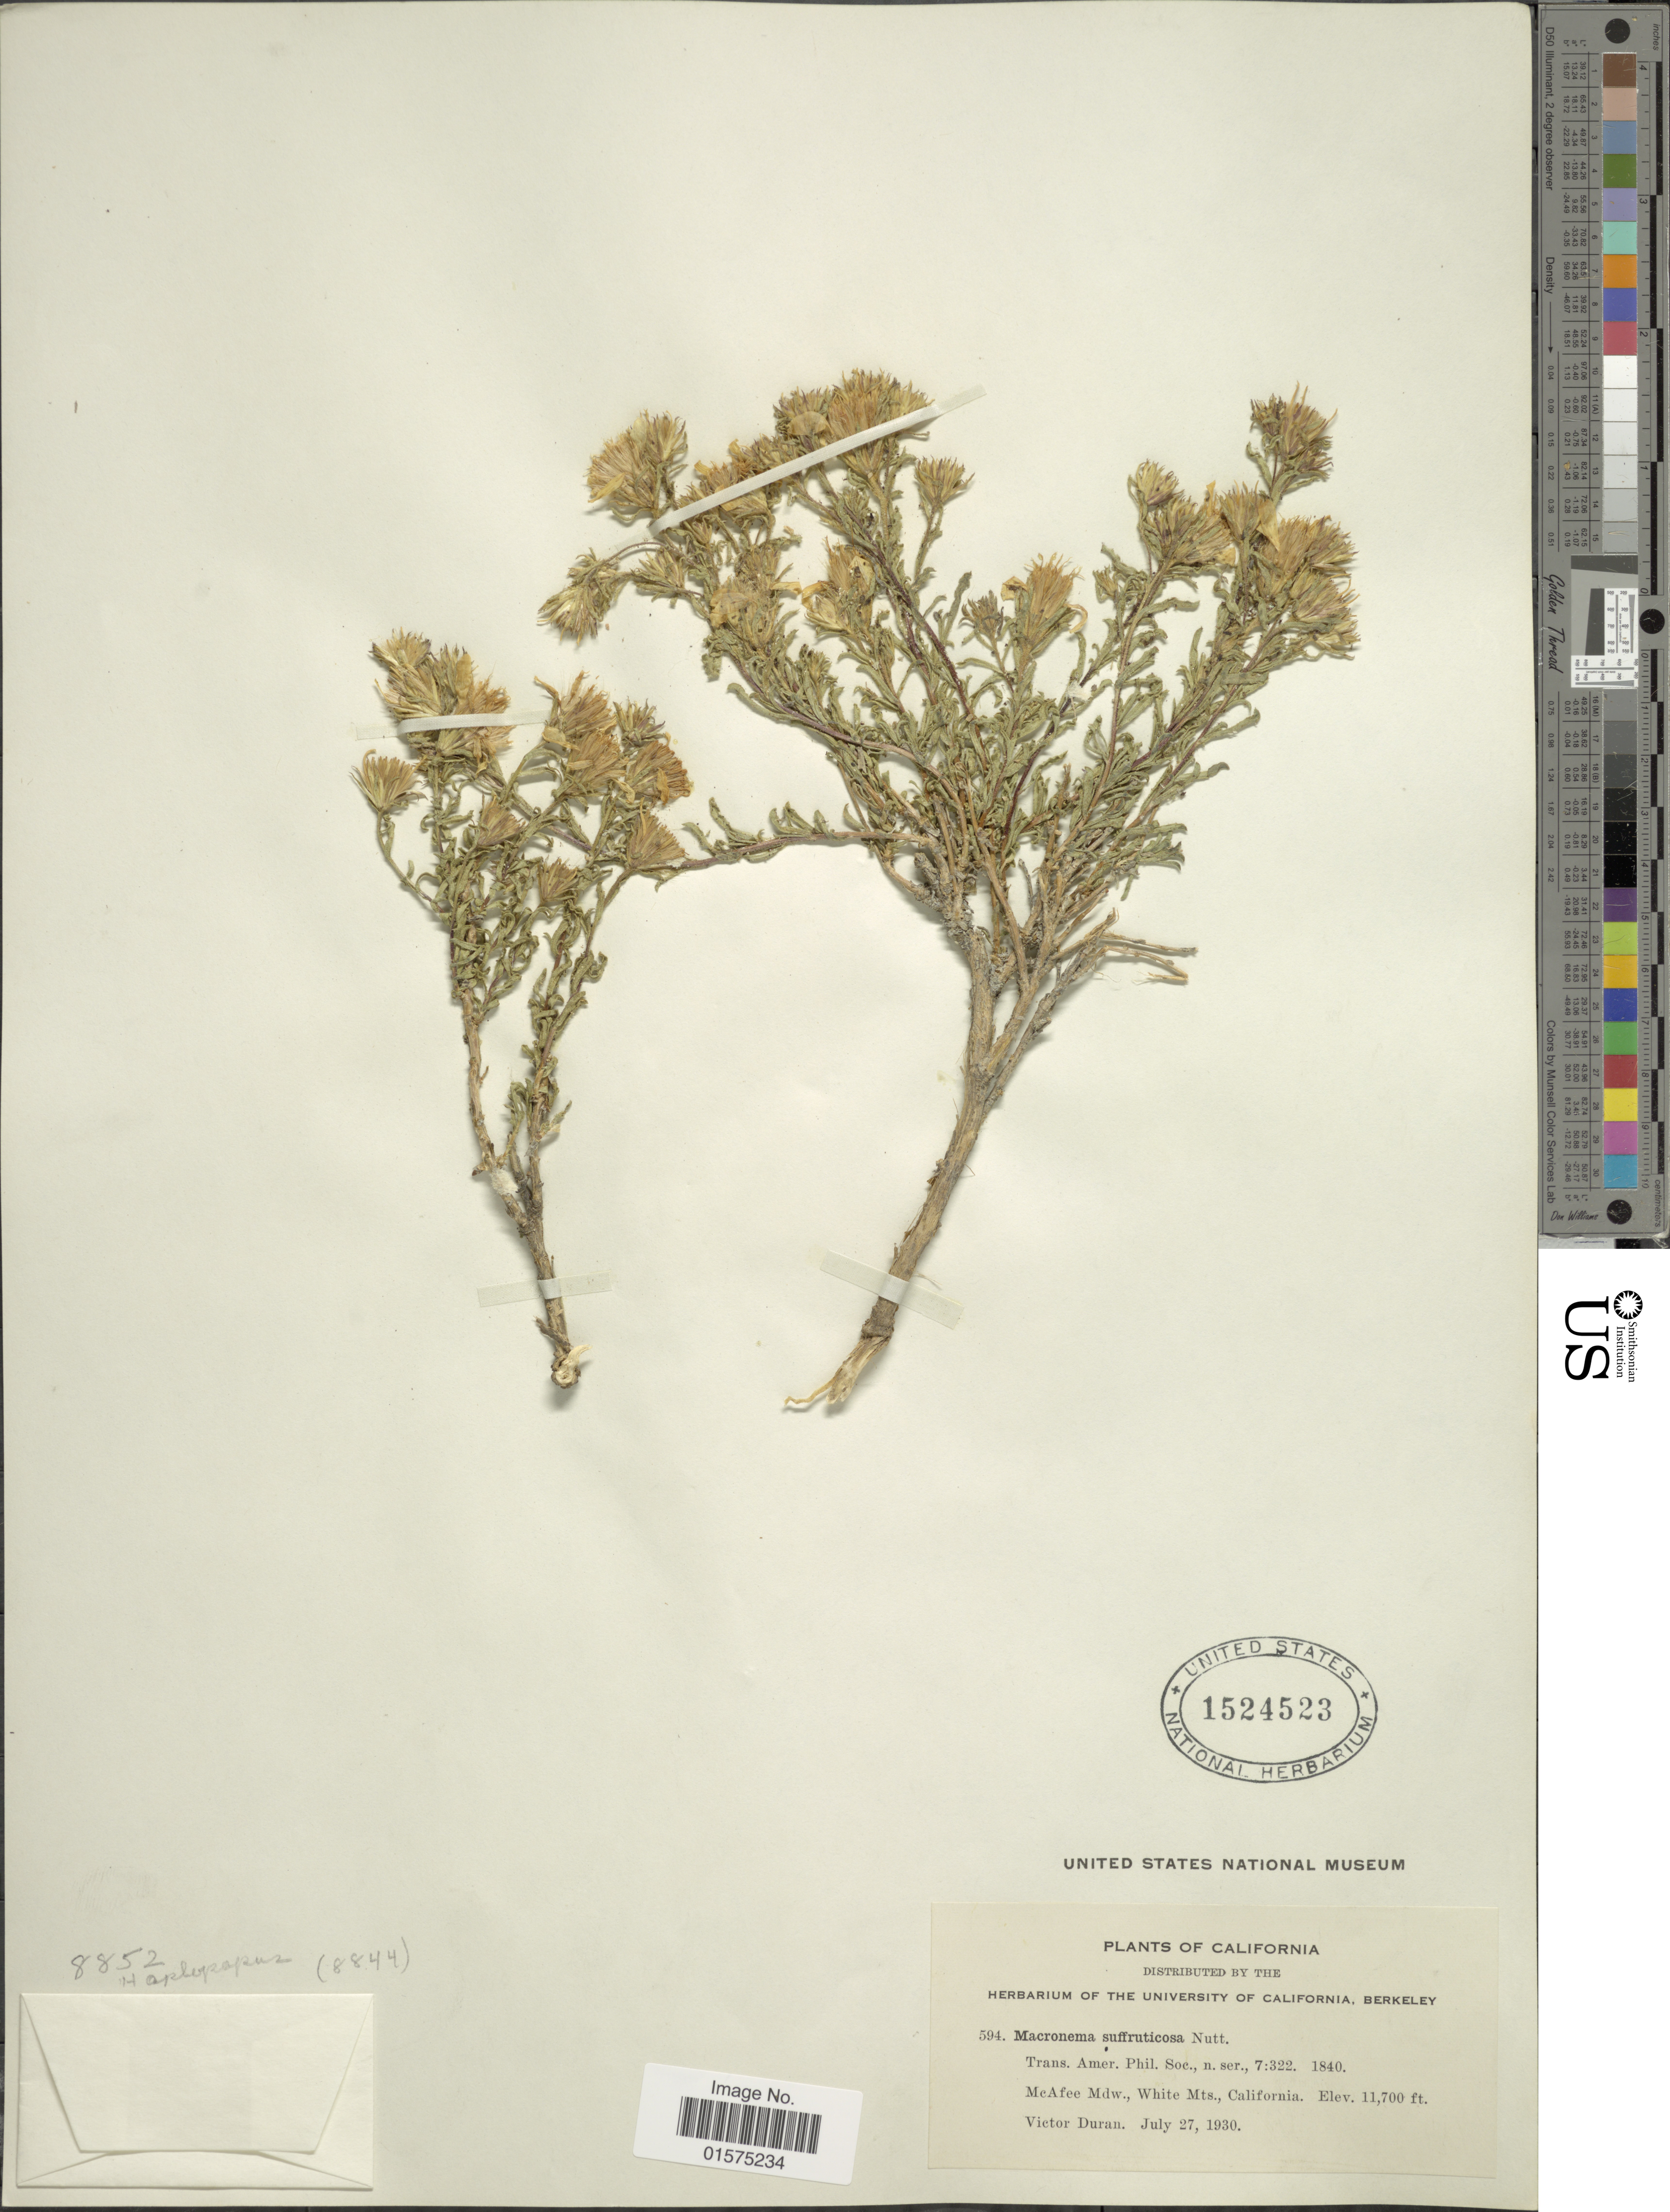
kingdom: Plantae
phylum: Tracheophyta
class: Magnoliopsida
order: Asterales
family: Asteraceae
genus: Ericameria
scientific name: Ericameria suffruticosa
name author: (Nutt.) G.L. Nesom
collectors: V. Duran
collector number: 594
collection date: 1930-07-27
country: United States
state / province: California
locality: McAfee Mdw., White Mts.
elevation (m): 3566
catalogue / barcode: US 1524523